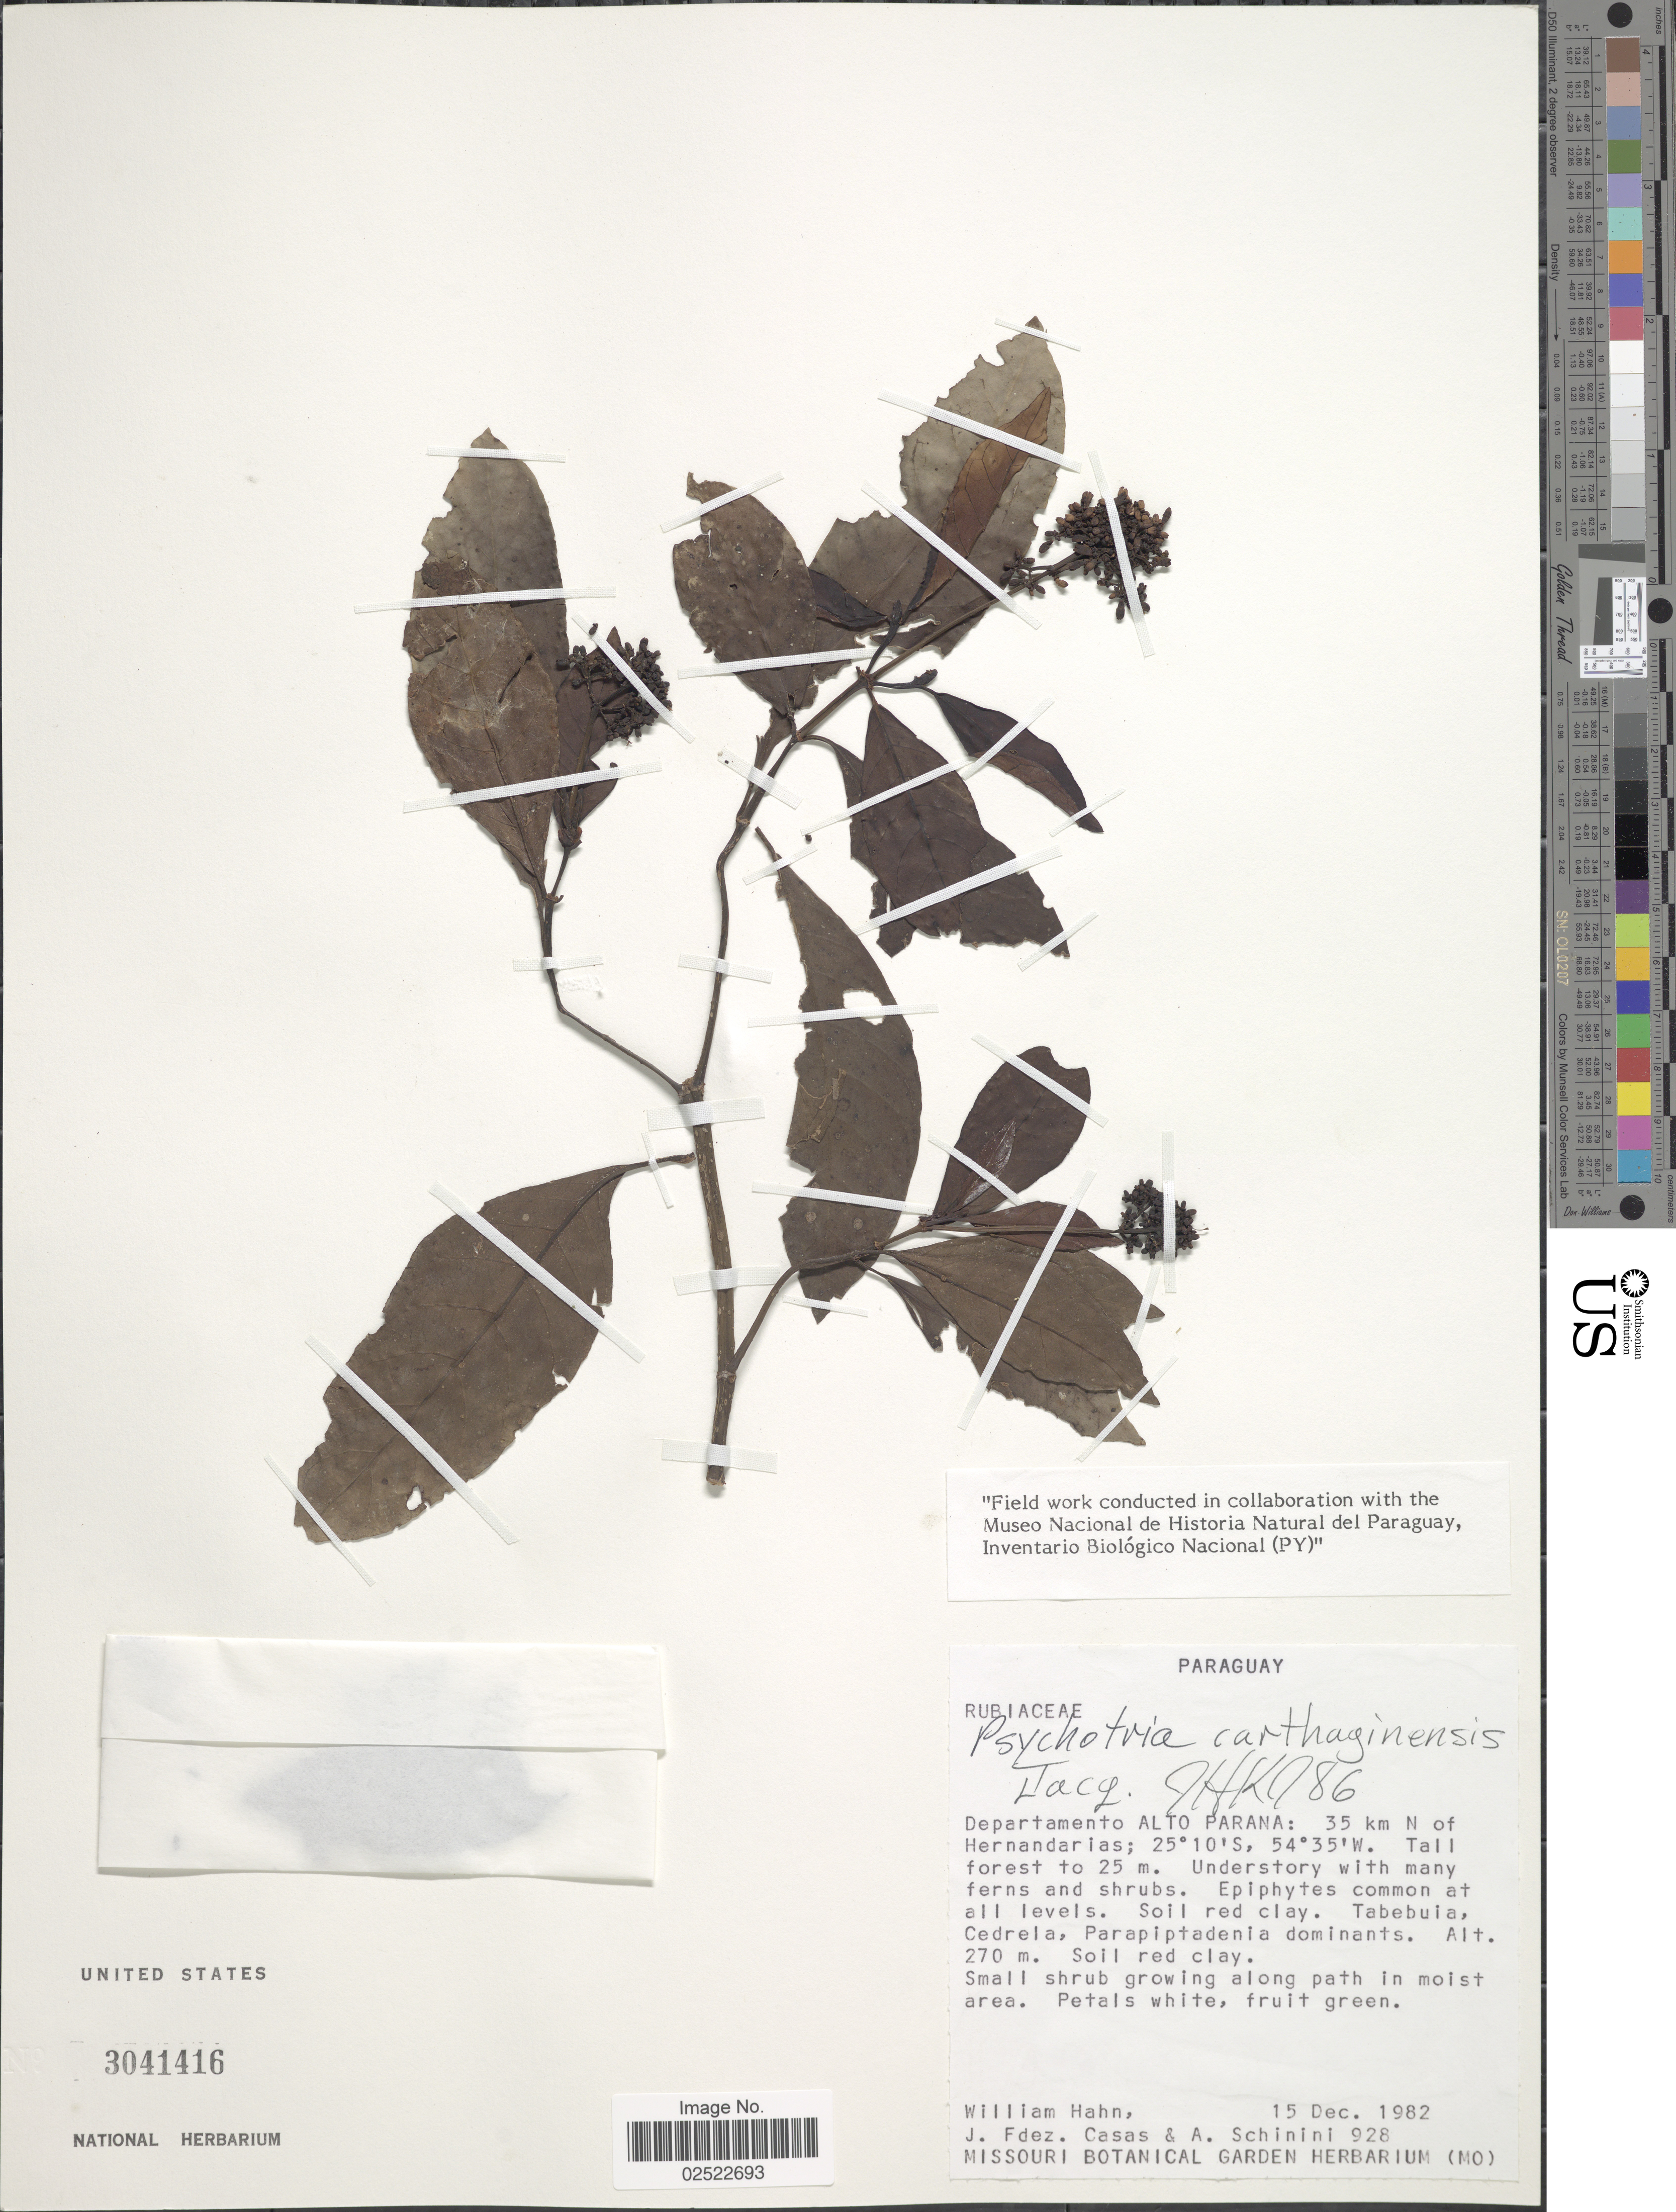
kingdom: Plantae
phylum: Tracheophyta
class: Magnoliopsida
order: Gentianales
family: Rubiaceae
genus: Psychotria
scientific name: Psychotria carthagenensis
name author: Jacq.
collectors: W. J. Hahn, J. Casas & A. Schinini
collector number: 928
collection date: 1982-12-15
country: Paraguay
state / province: Alto Parana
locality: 35 km N of Hernandarias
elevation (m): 270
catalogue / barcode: US 3041416